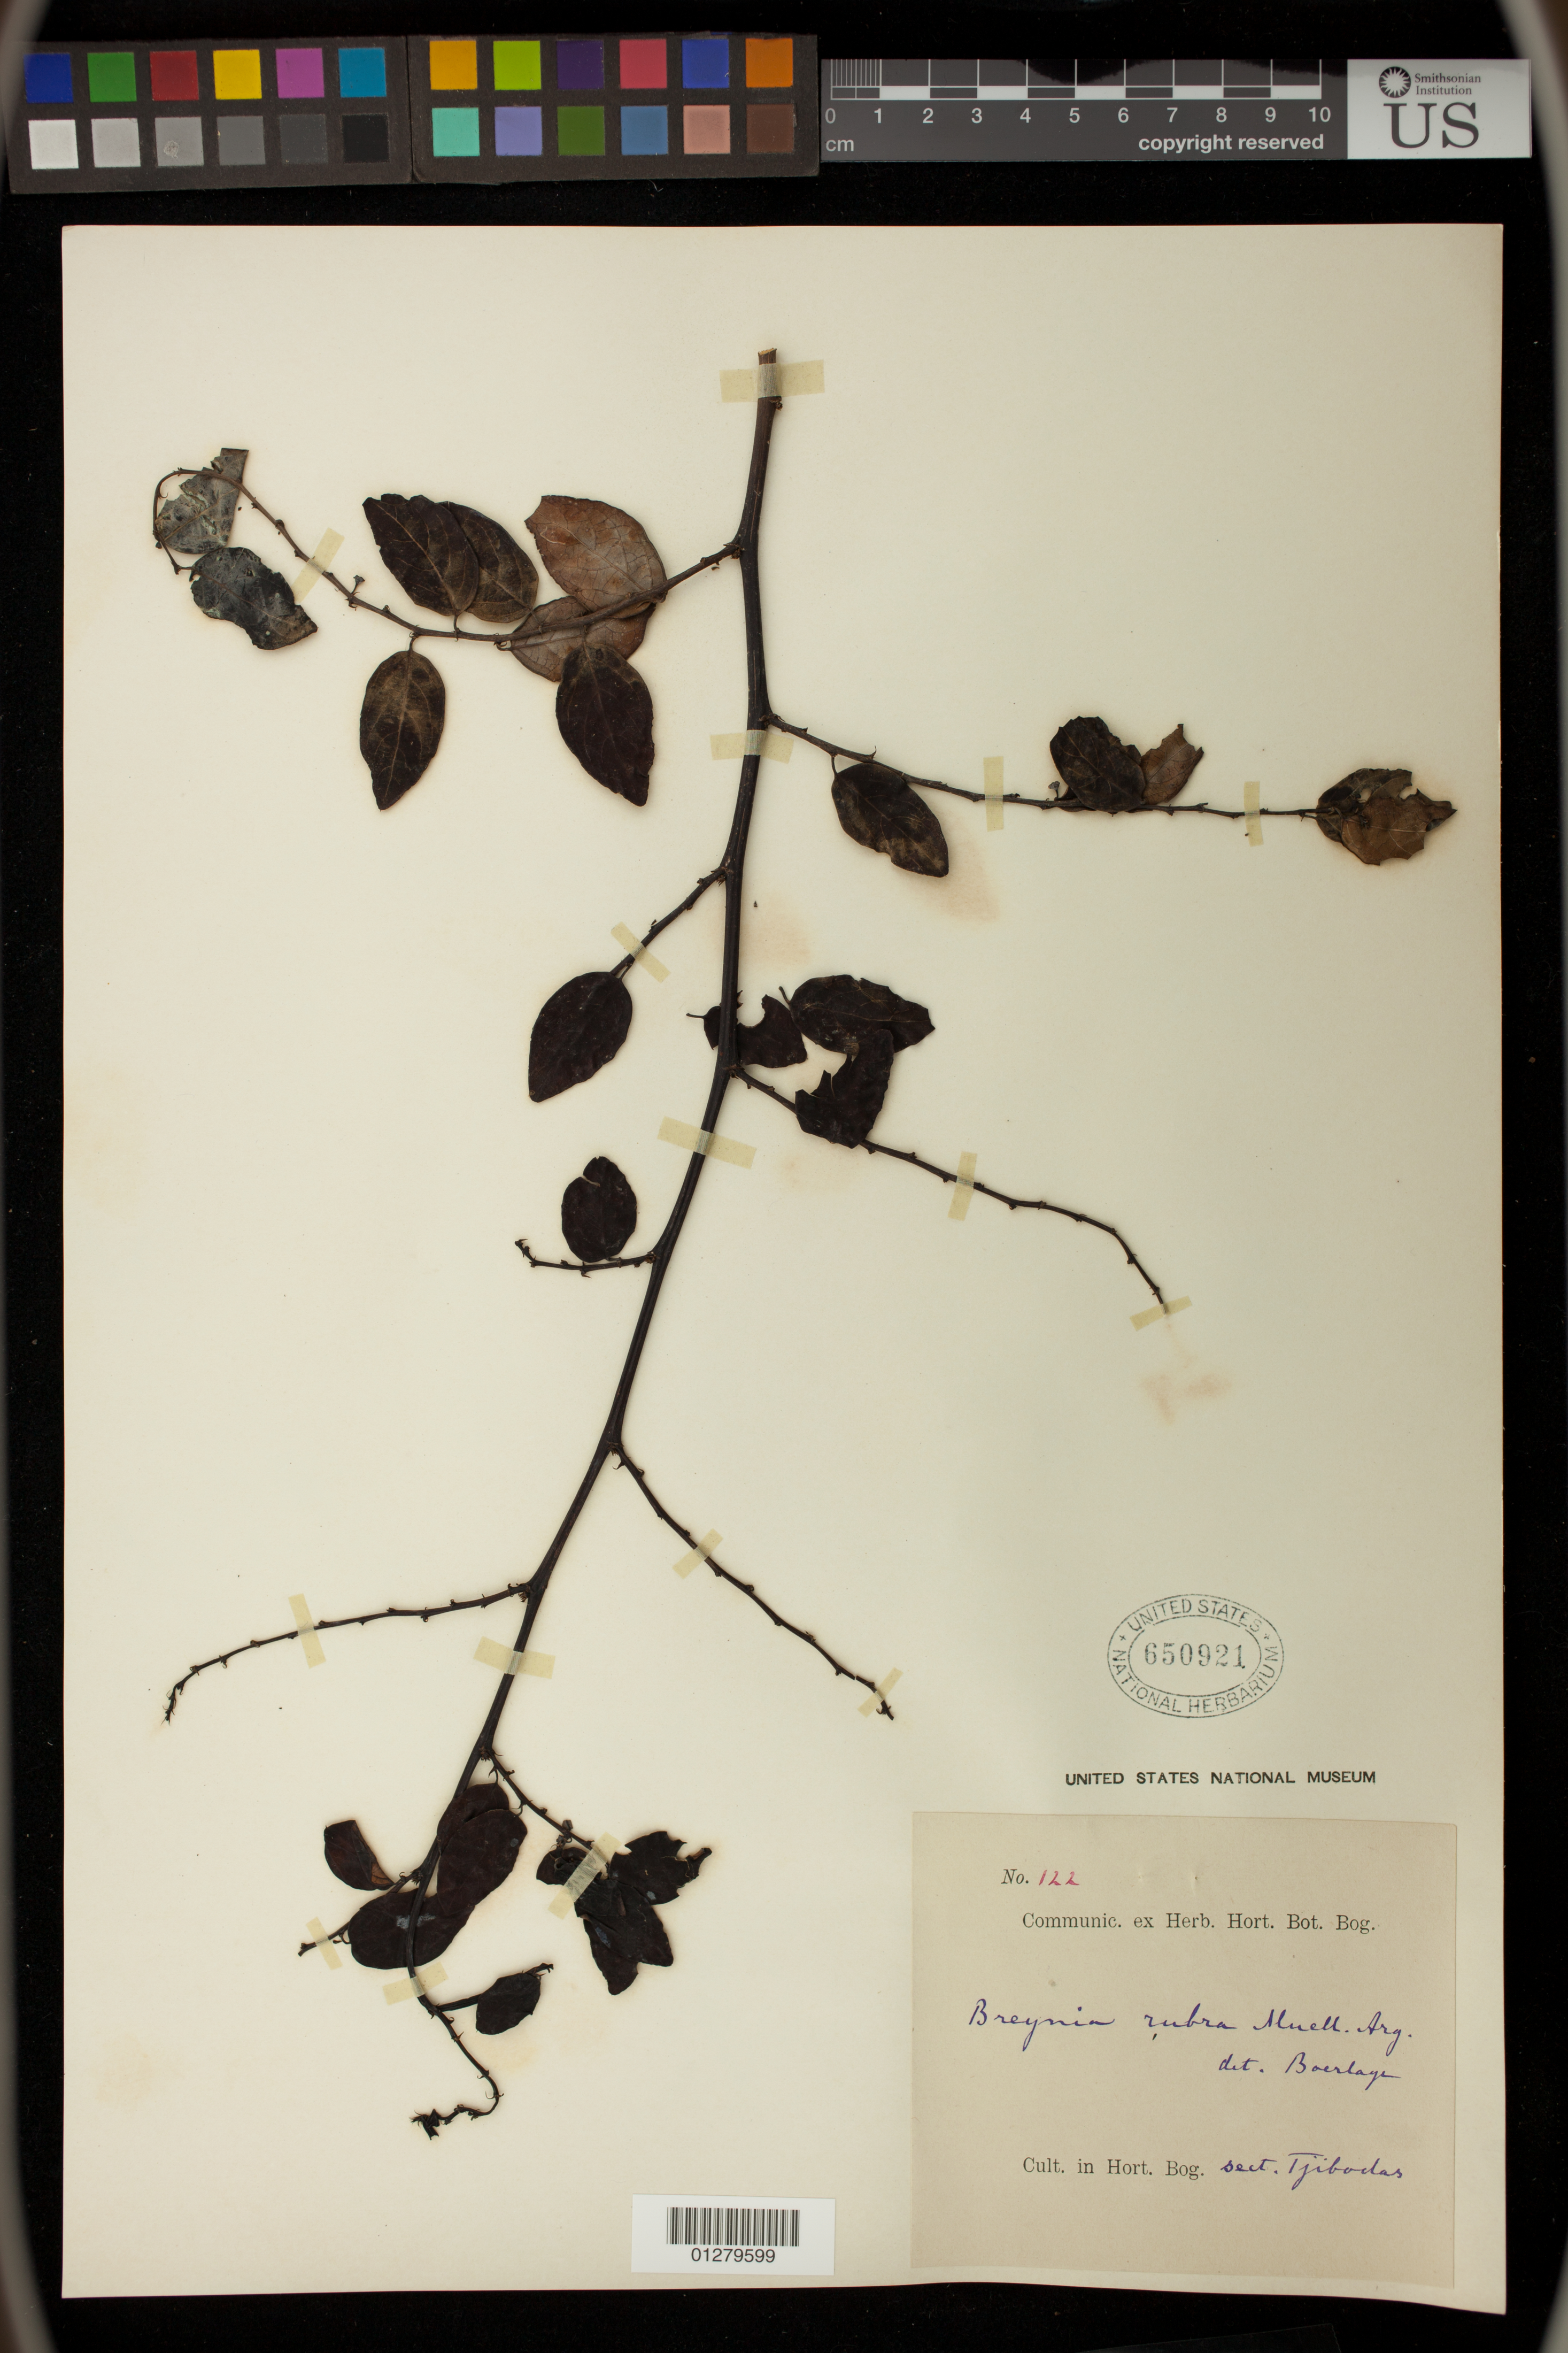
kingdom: Plantae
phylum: Tracheophyta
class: Magnoliopsida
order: Malpighiales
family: Phyllanthaceae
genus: Phyllanthus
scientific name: Phyllanthus cernuus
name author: Poir.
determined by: Wagner, W. L., (BOT), Smithsonian Institution - National Museum of Natural History (UNITED STATES)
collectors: ex herb. Hort. Bot. Bog.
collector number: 122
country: Indonesia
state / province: Java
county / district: Jawa Barat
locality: Cult. in Hort. Bog. sect. Tjibodas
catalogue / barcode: US 650921